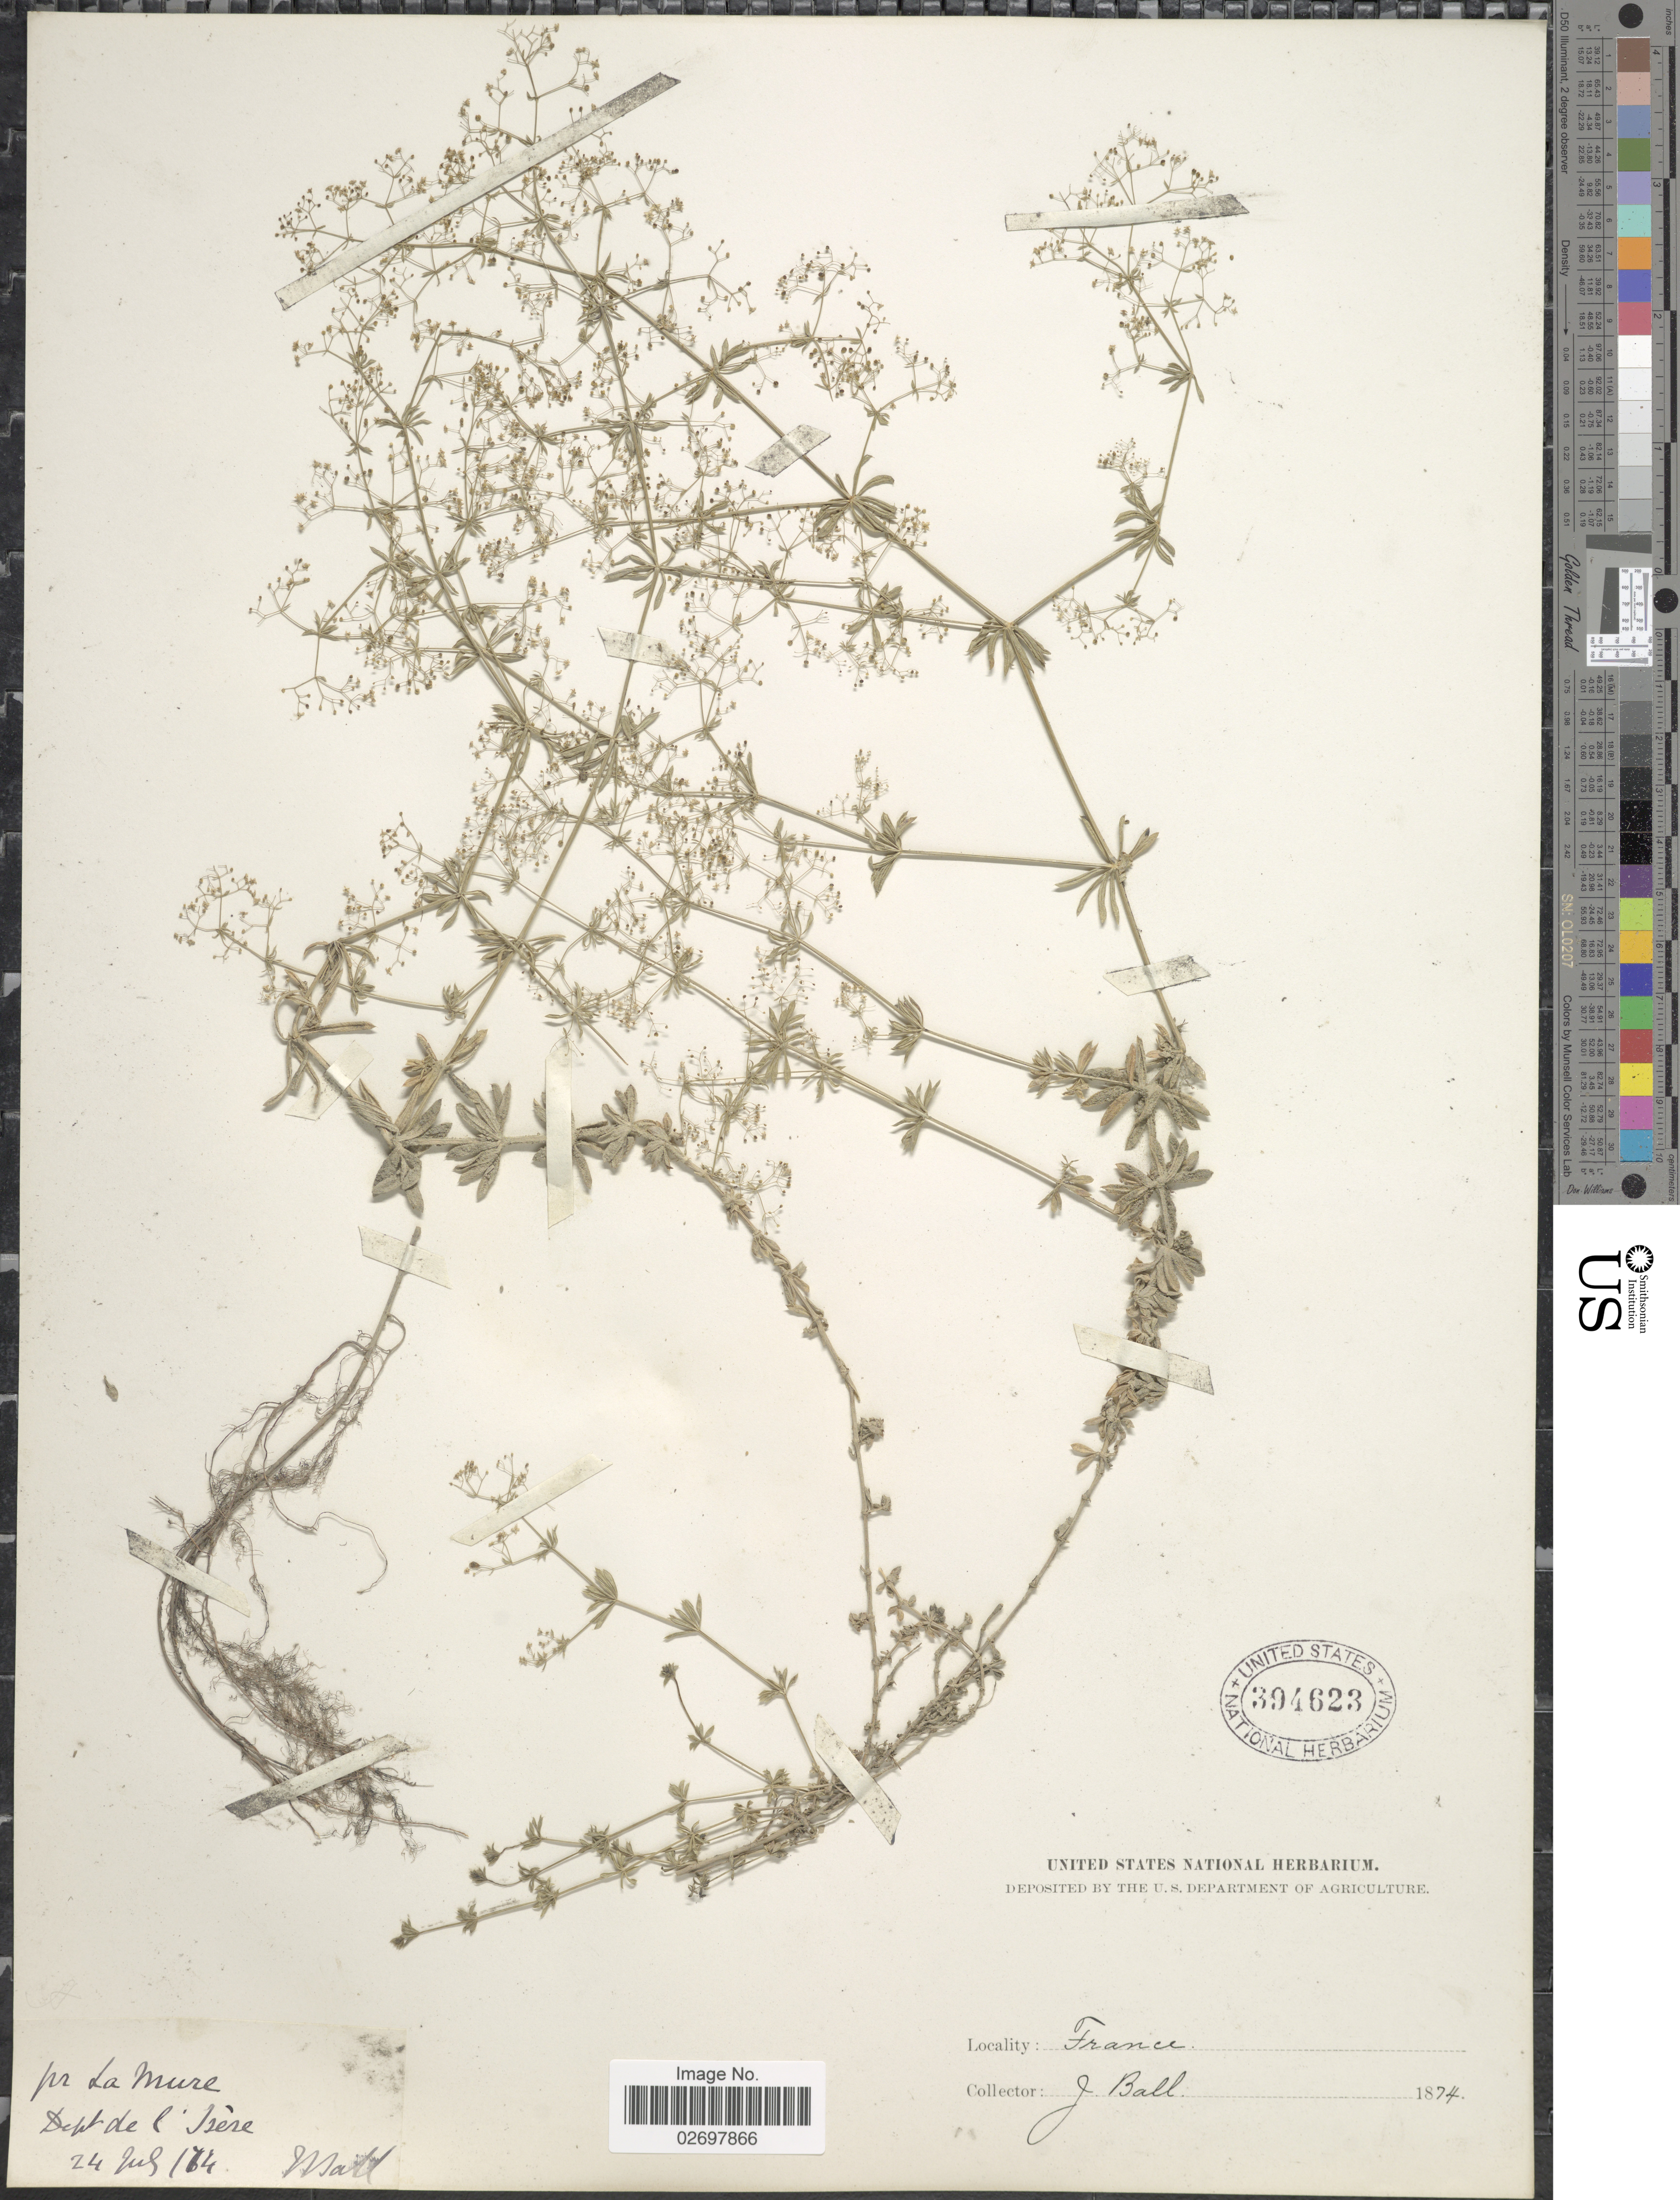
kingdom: Plantae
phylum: Tracheophyta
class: Magnoliopsida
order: Gentianales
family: Rubiaceae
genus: Galium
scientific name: Galium sp.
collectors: J. Ball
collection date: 1874-07-24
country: France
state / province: Auvergne-Rhône-Alpes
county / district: Isère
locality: La Mure, Dept. de l' Isere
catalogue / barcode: US 394623